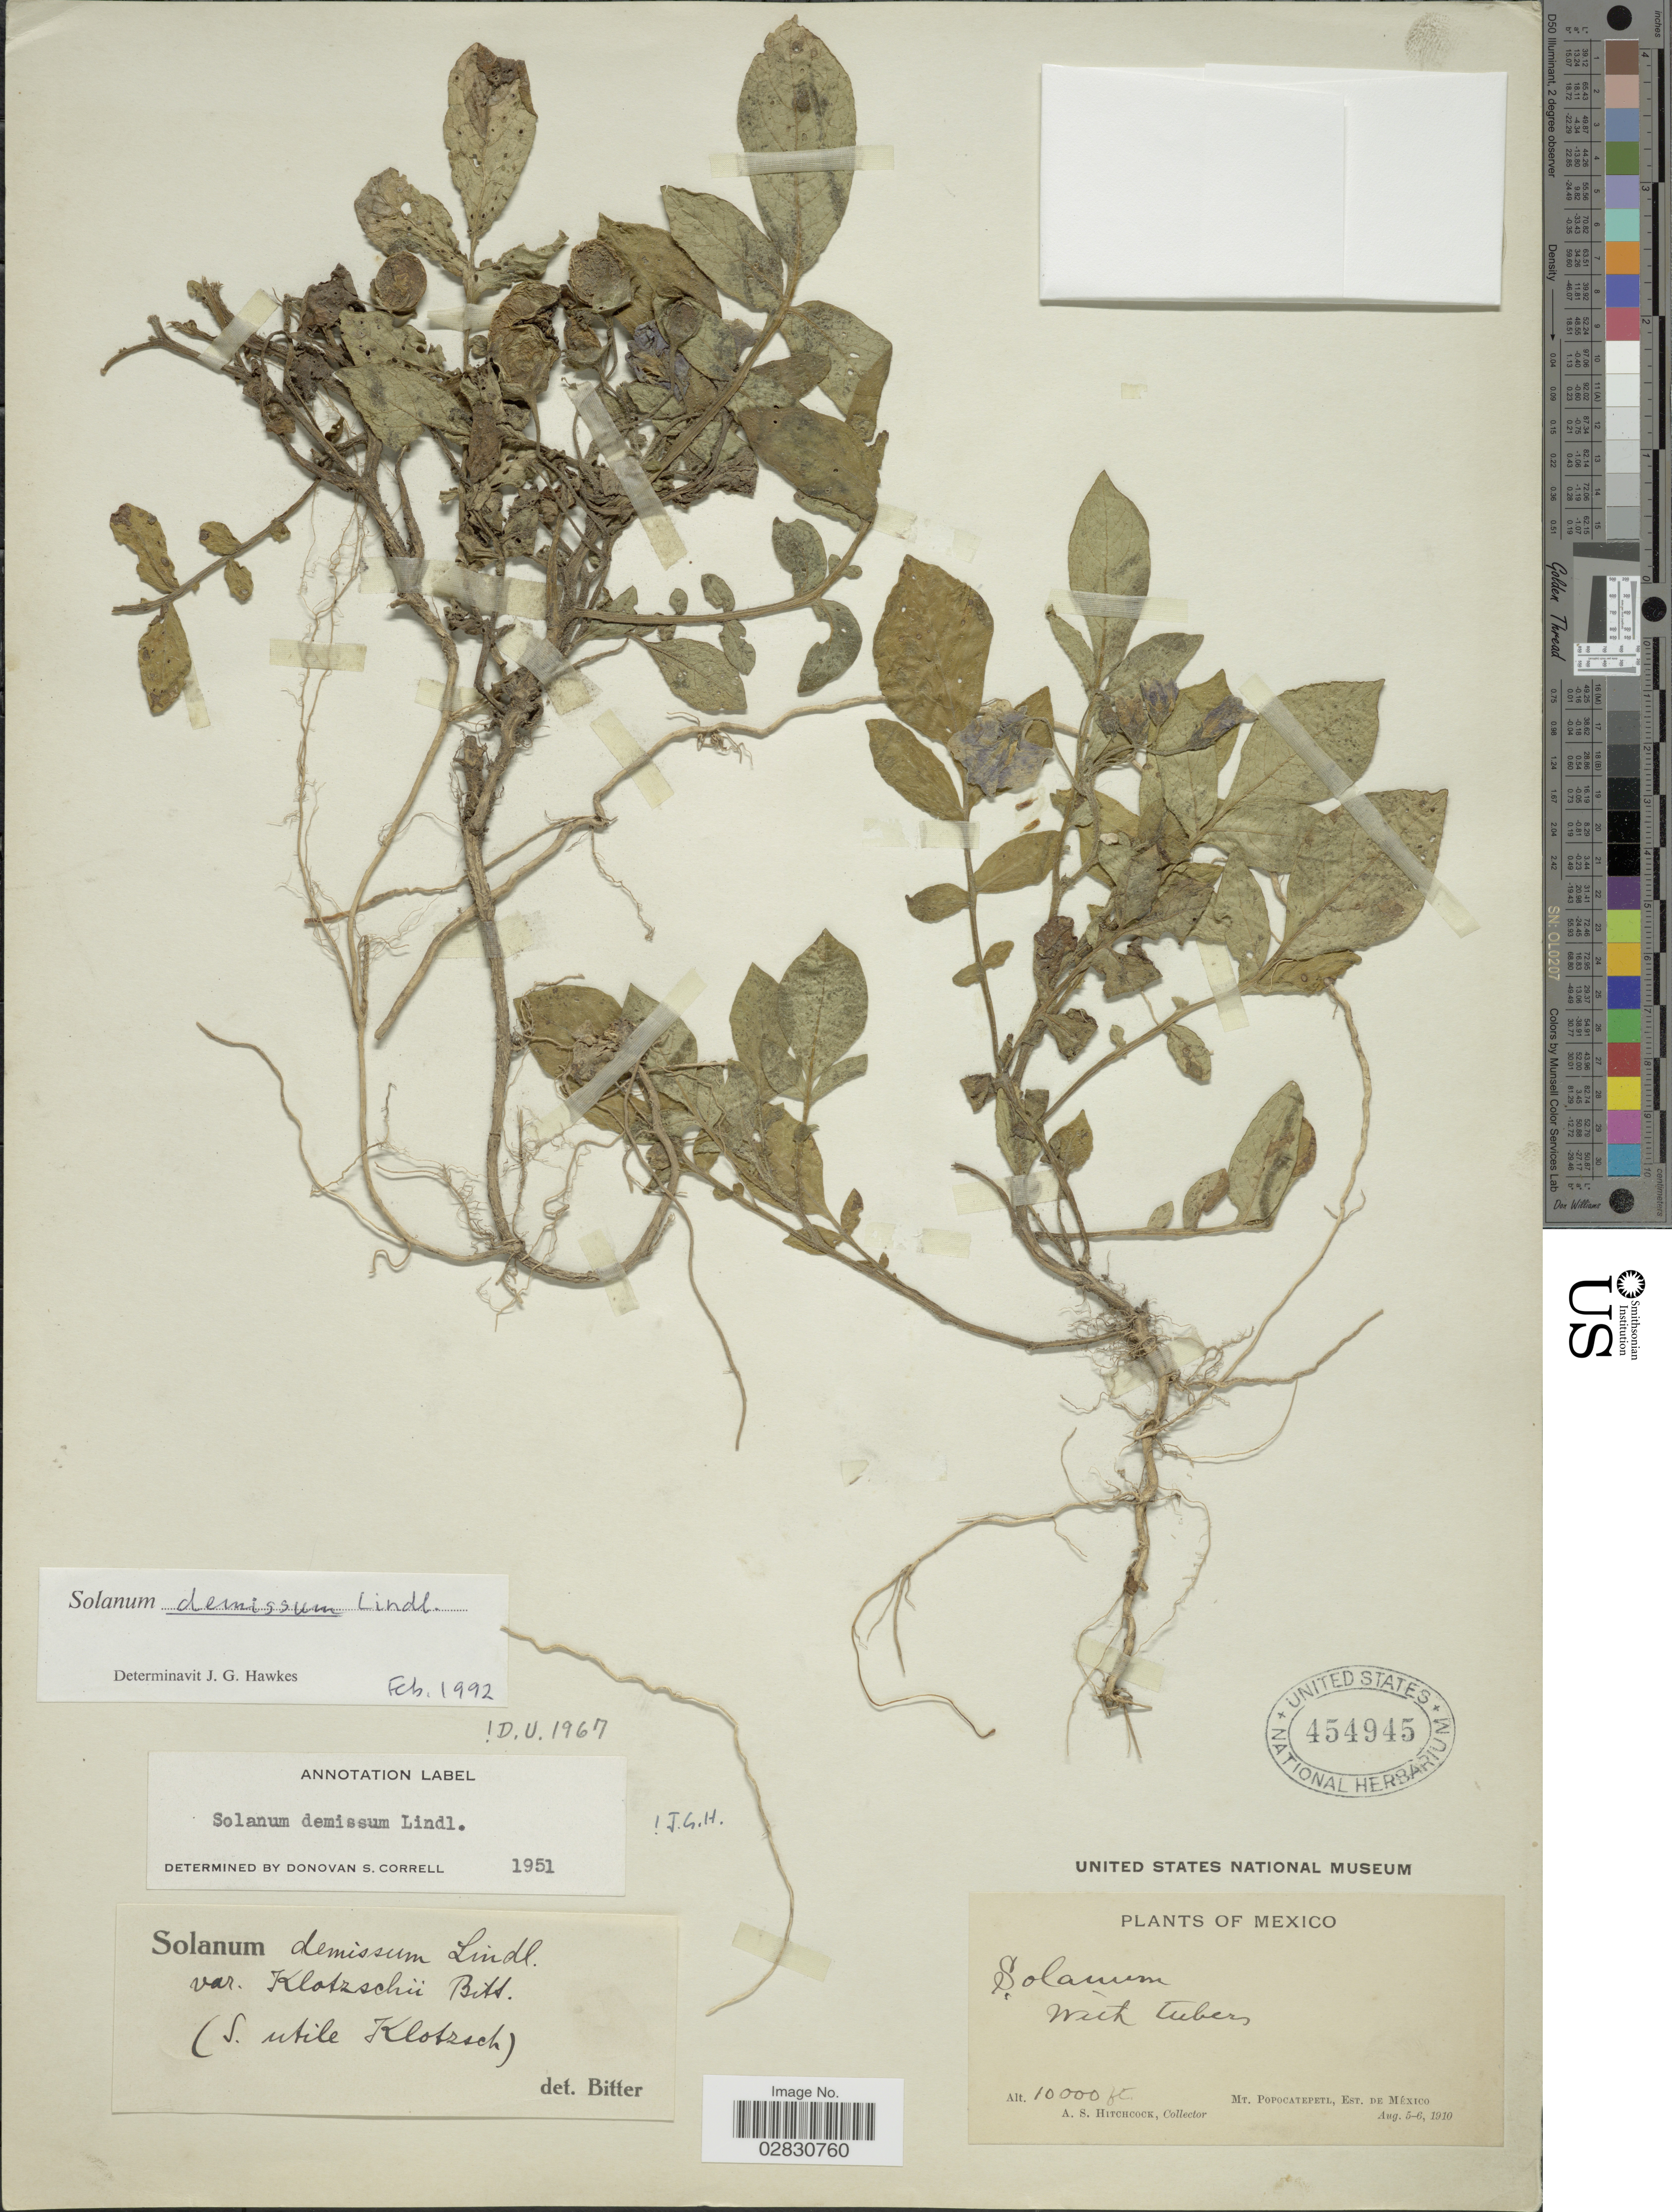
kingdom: Plantae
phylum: Tracheophyta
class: Magnoliopsida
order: Solanales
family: Solanaceae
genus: Solanum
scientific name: Solanum demissum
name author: Lindl.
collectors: A. S. Hitchcock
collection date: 1910-08-05/1910-08-06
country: Mexico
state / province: México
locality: Mt. Popocatepetl., Est. De México.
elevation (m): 3048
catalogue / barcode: US 454945